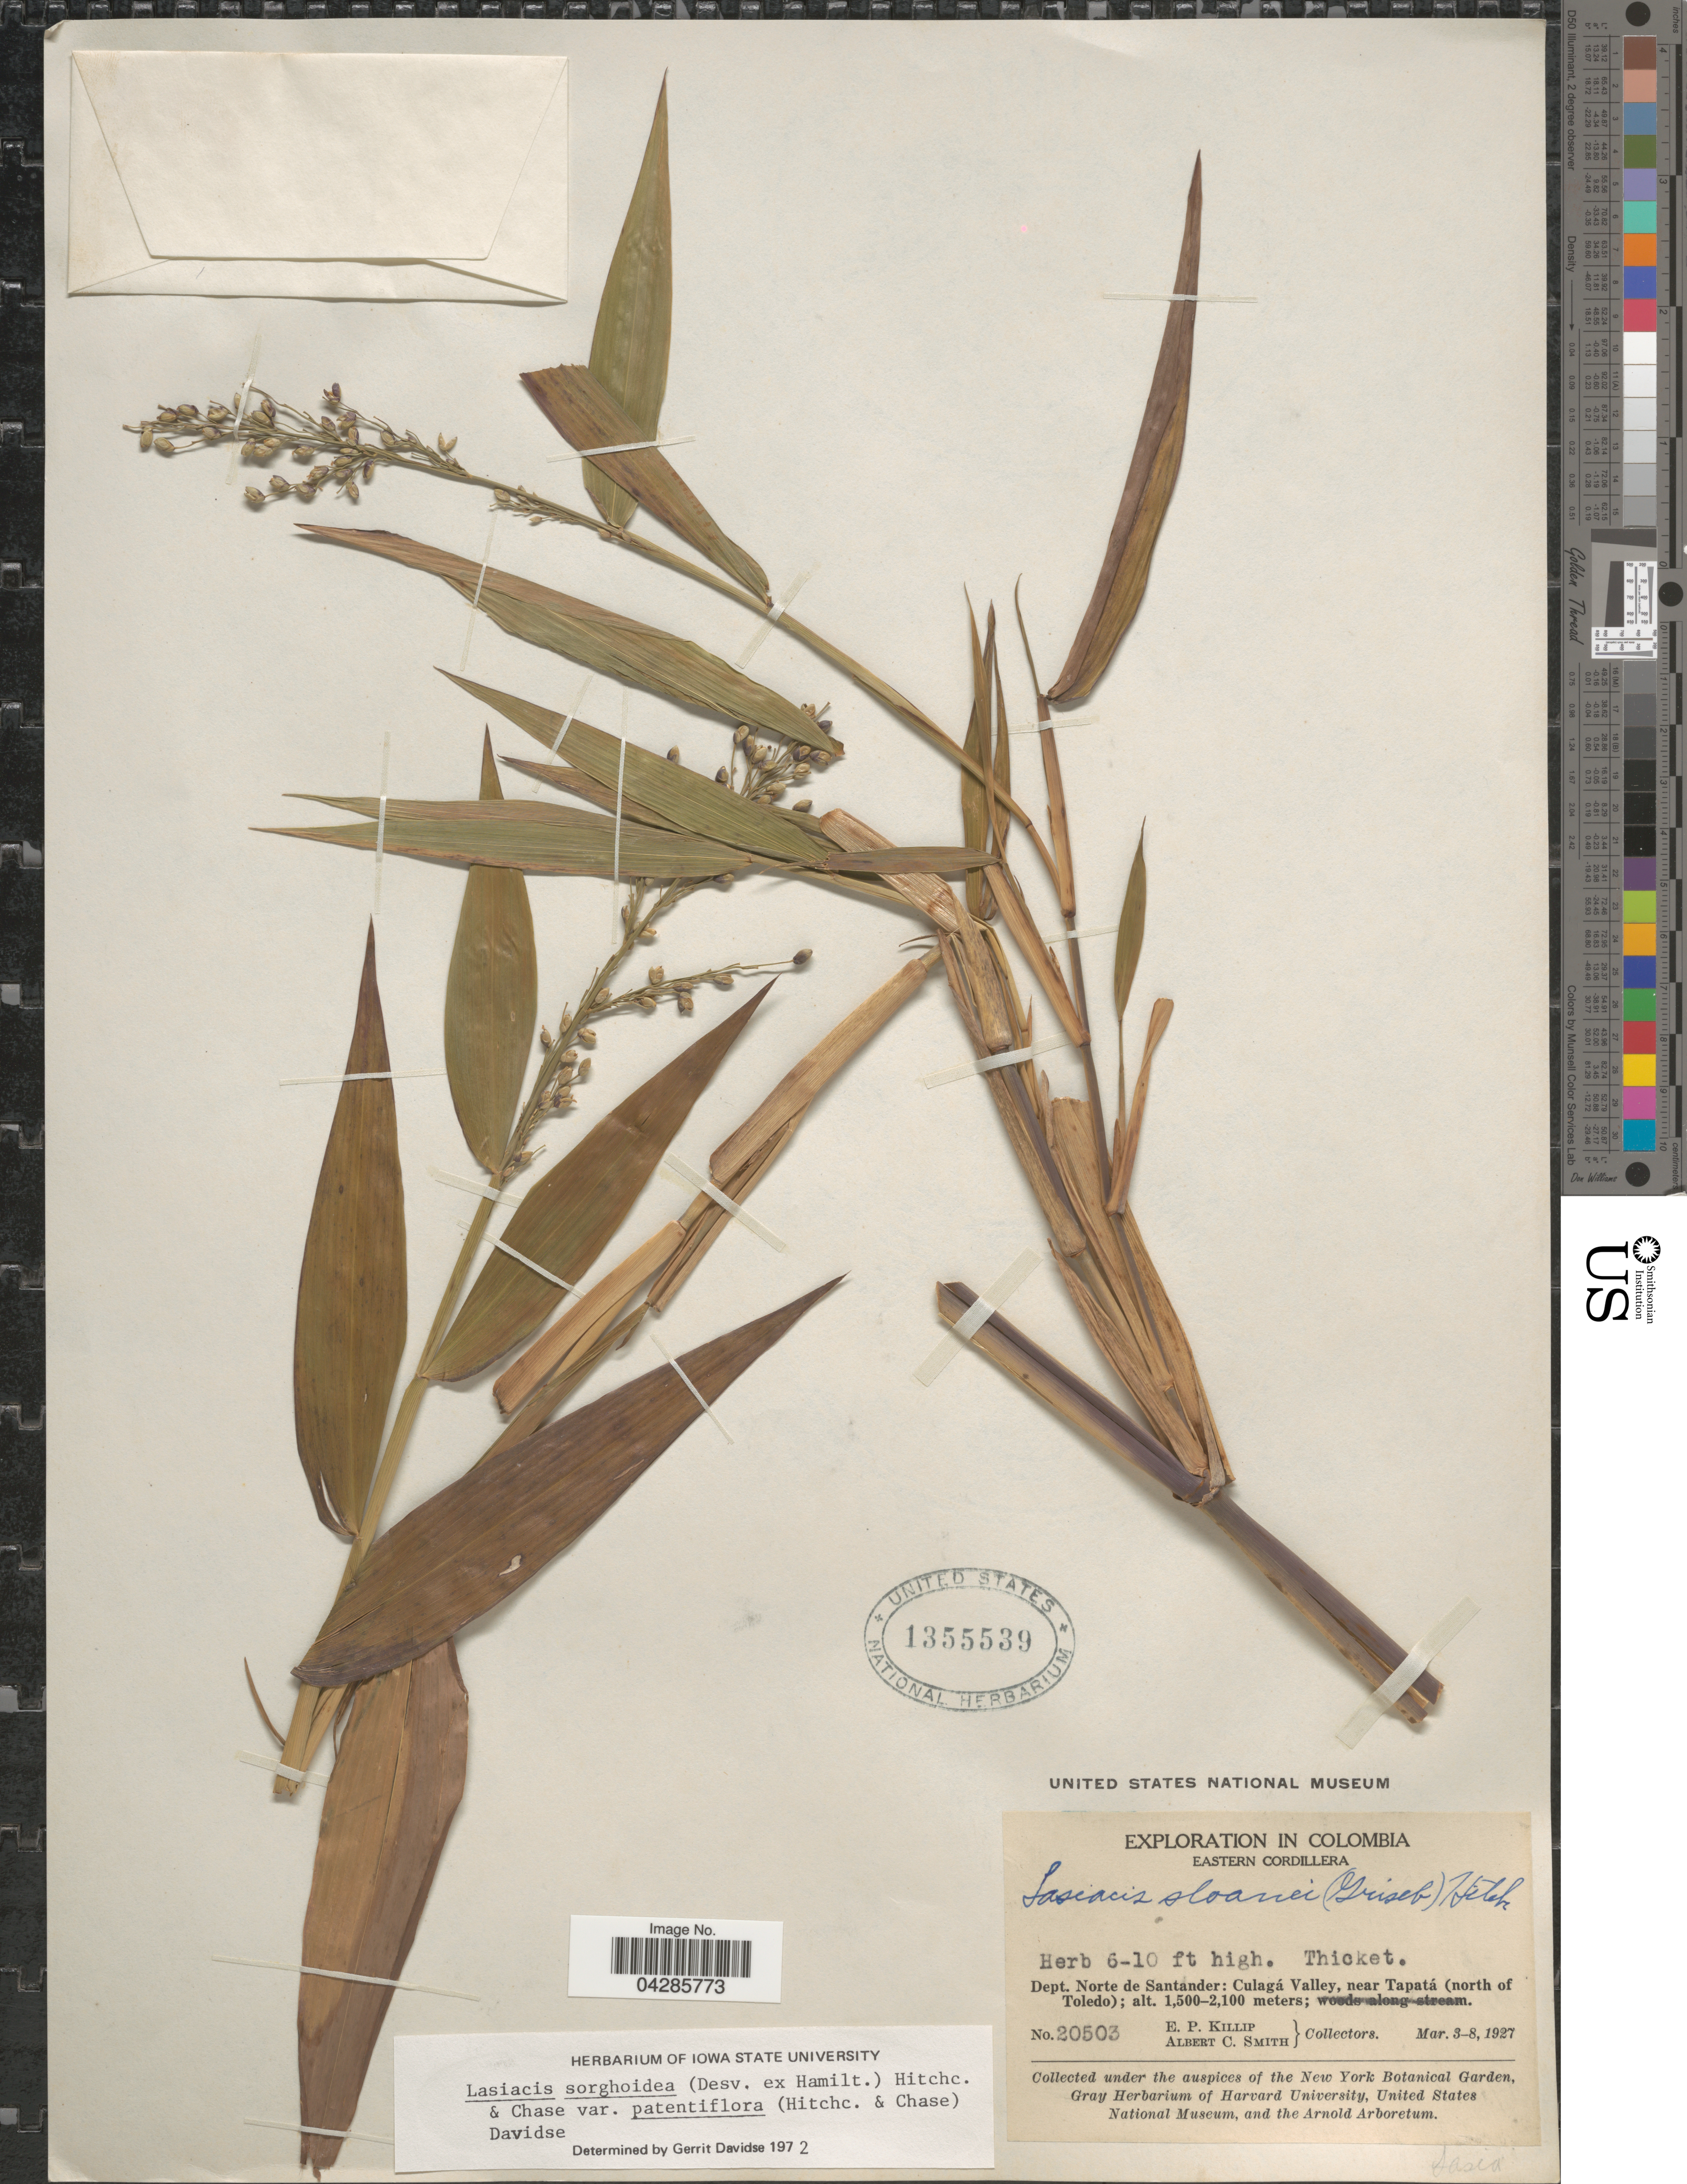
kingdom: Plantae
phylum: Tracheophyta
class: Liliopsida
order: Poales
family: Poaceae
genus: Lasiacis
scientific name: Lasiacis sorghoidea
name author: (Desv. ex Ham.) Hitchc. & Chase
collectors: E. P. Killip & A. C. Smith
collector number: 20503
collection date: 1927-03-03/1927-03-08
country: Colombia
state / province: Norte de Santander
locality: Exploration in Colombia. Eastern Cordillera. Dept. Norte de Santander: Culagá Valley, near Tapatá (north of Toledo).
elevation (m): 1500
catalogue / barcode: US 1355539